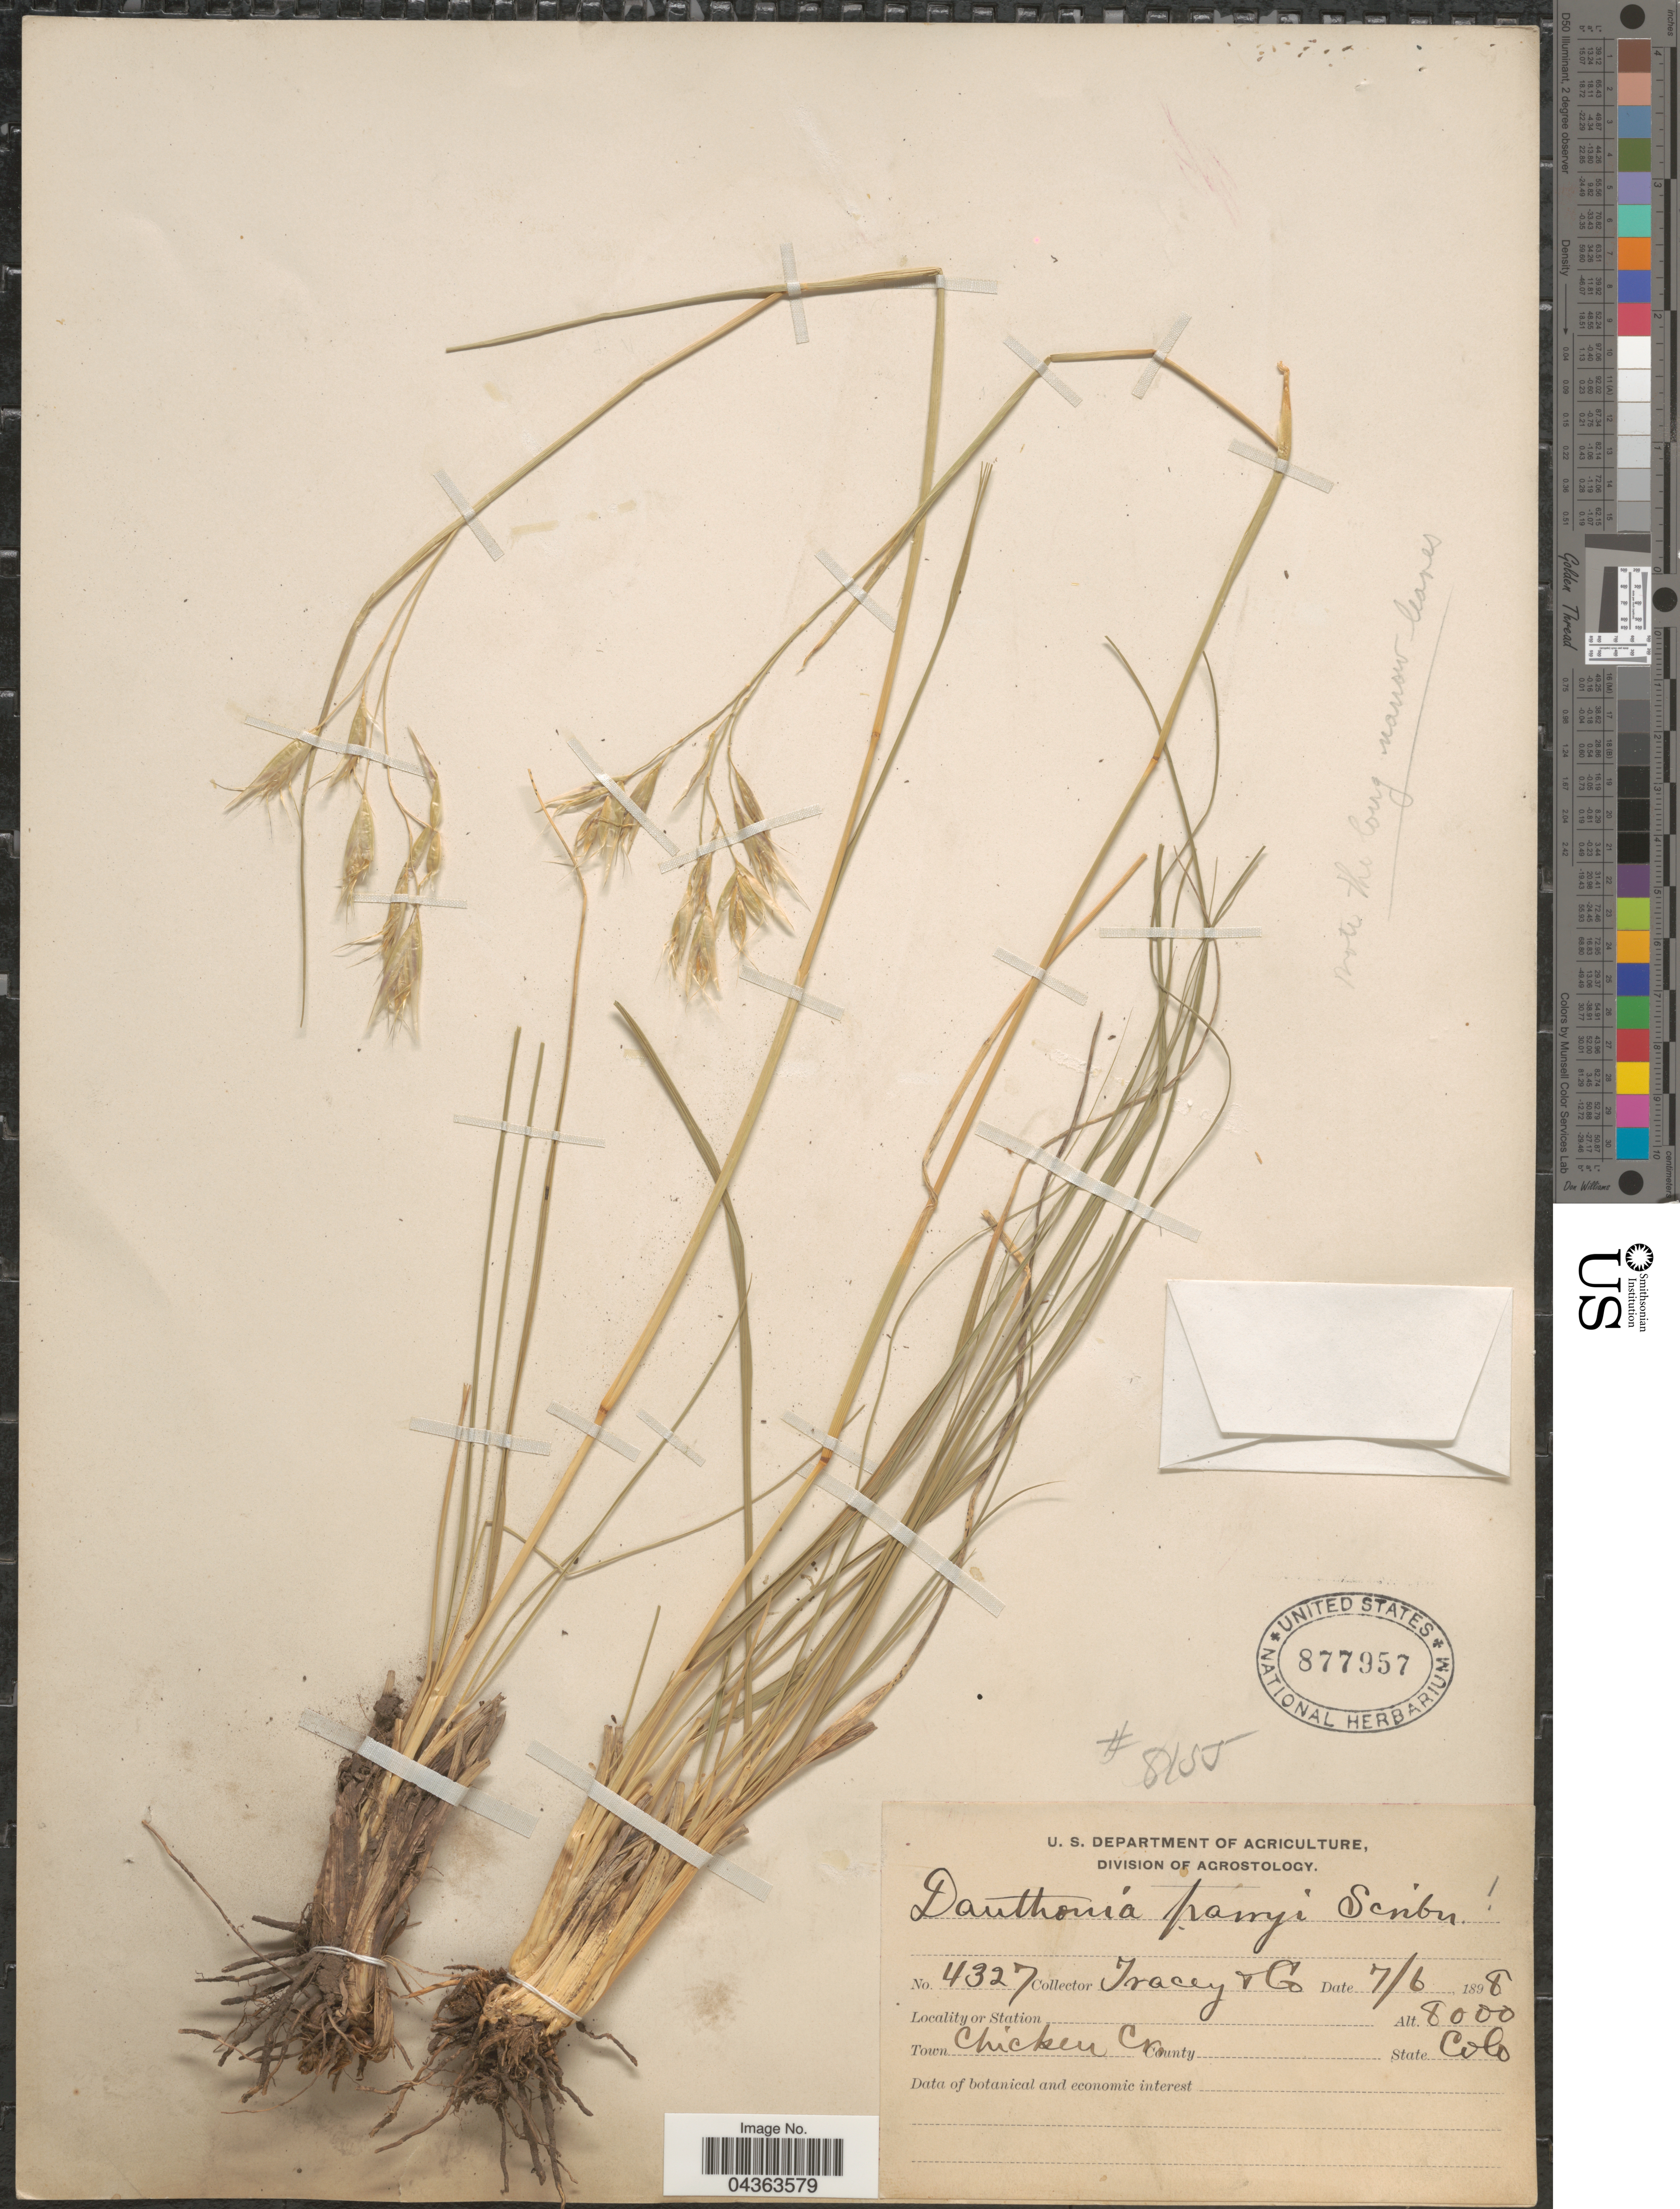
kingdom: Plantae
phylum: Tracheophyta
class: Liliopsida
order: Poales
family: Poaceae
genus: Danthonia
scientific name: Danthonia parryi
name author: Scribn.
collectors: Tracey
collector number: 4327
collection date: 1898-07-06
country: United States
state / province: Colorado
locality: Town Chicken Co.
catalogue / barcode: US 877957